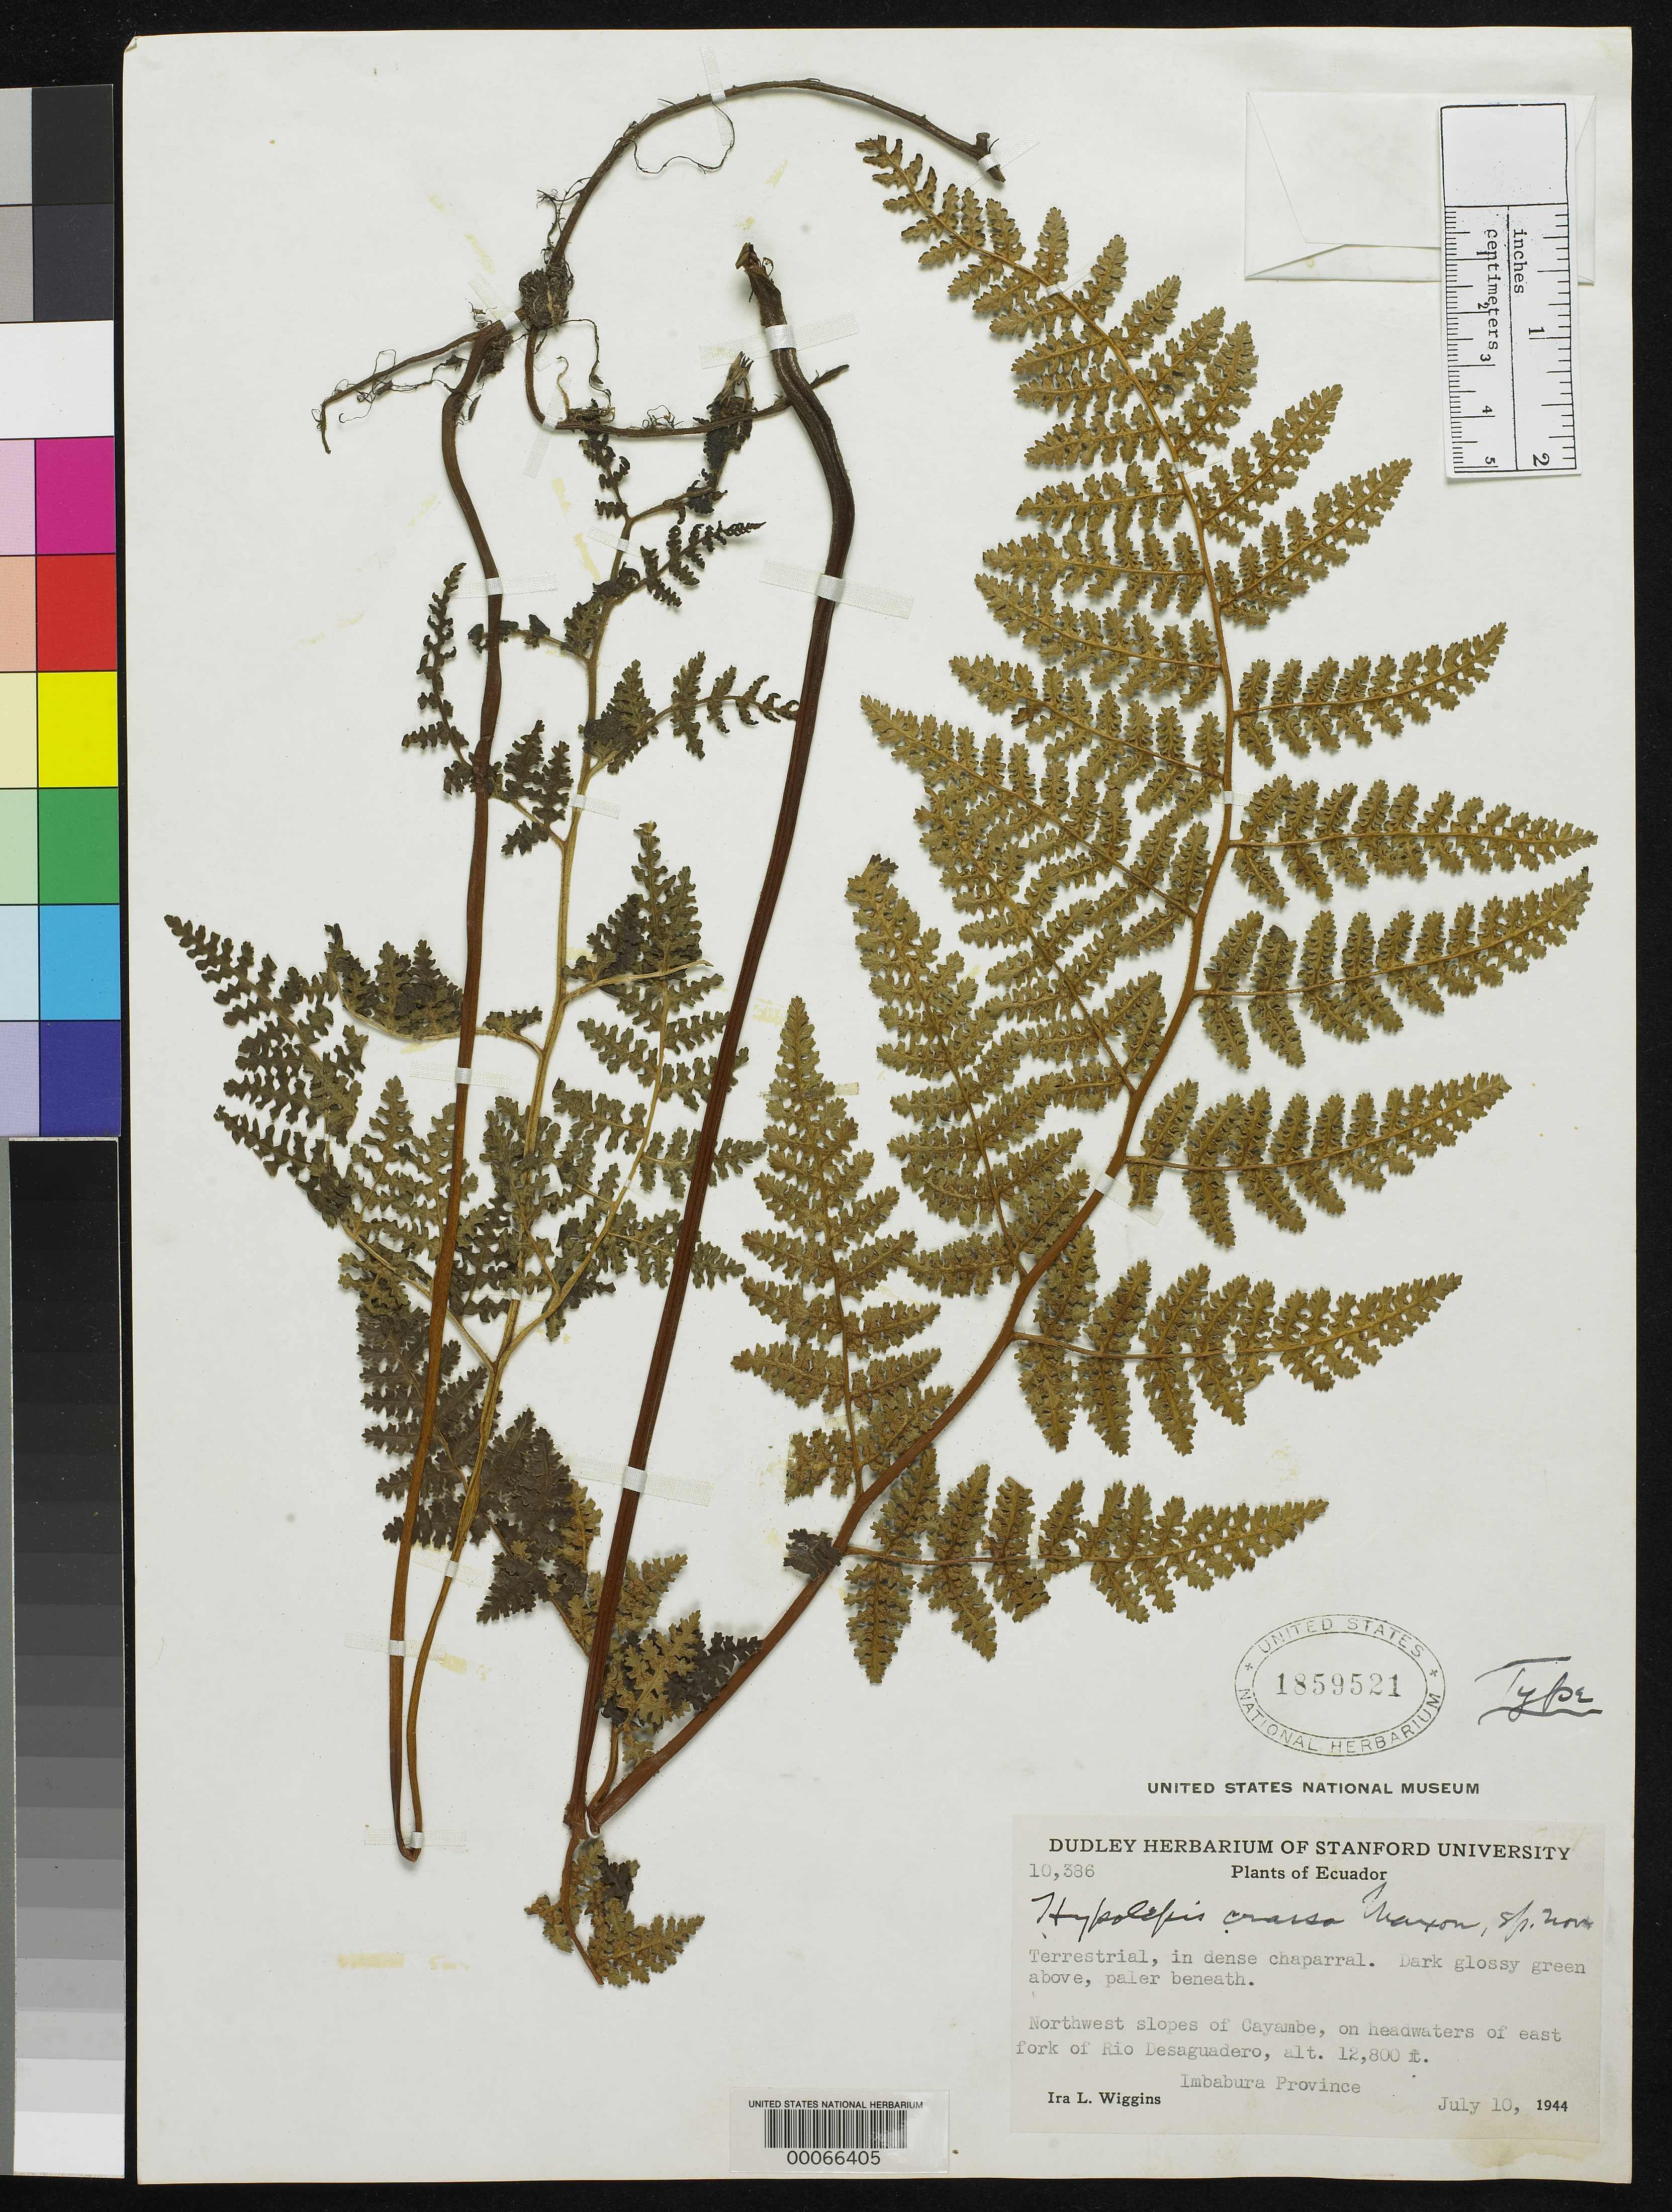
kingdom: Plantae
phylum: Tracheophyta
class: Polypodiopsida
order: Polypodiales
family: Dennstaedtiaceae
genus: Hypolepis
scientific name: Hypolepis crassa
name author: Maxon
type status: Holotype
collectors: I. L. Wiggins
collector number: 10386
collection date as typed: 10 Jul 1944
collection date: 1944-07-10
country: Ecuador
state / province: Imbabura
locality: Nw slopes of Cayambe, headwaters of E fork of Rio de Saguadero.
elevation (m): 3901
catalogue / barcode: US 1859521